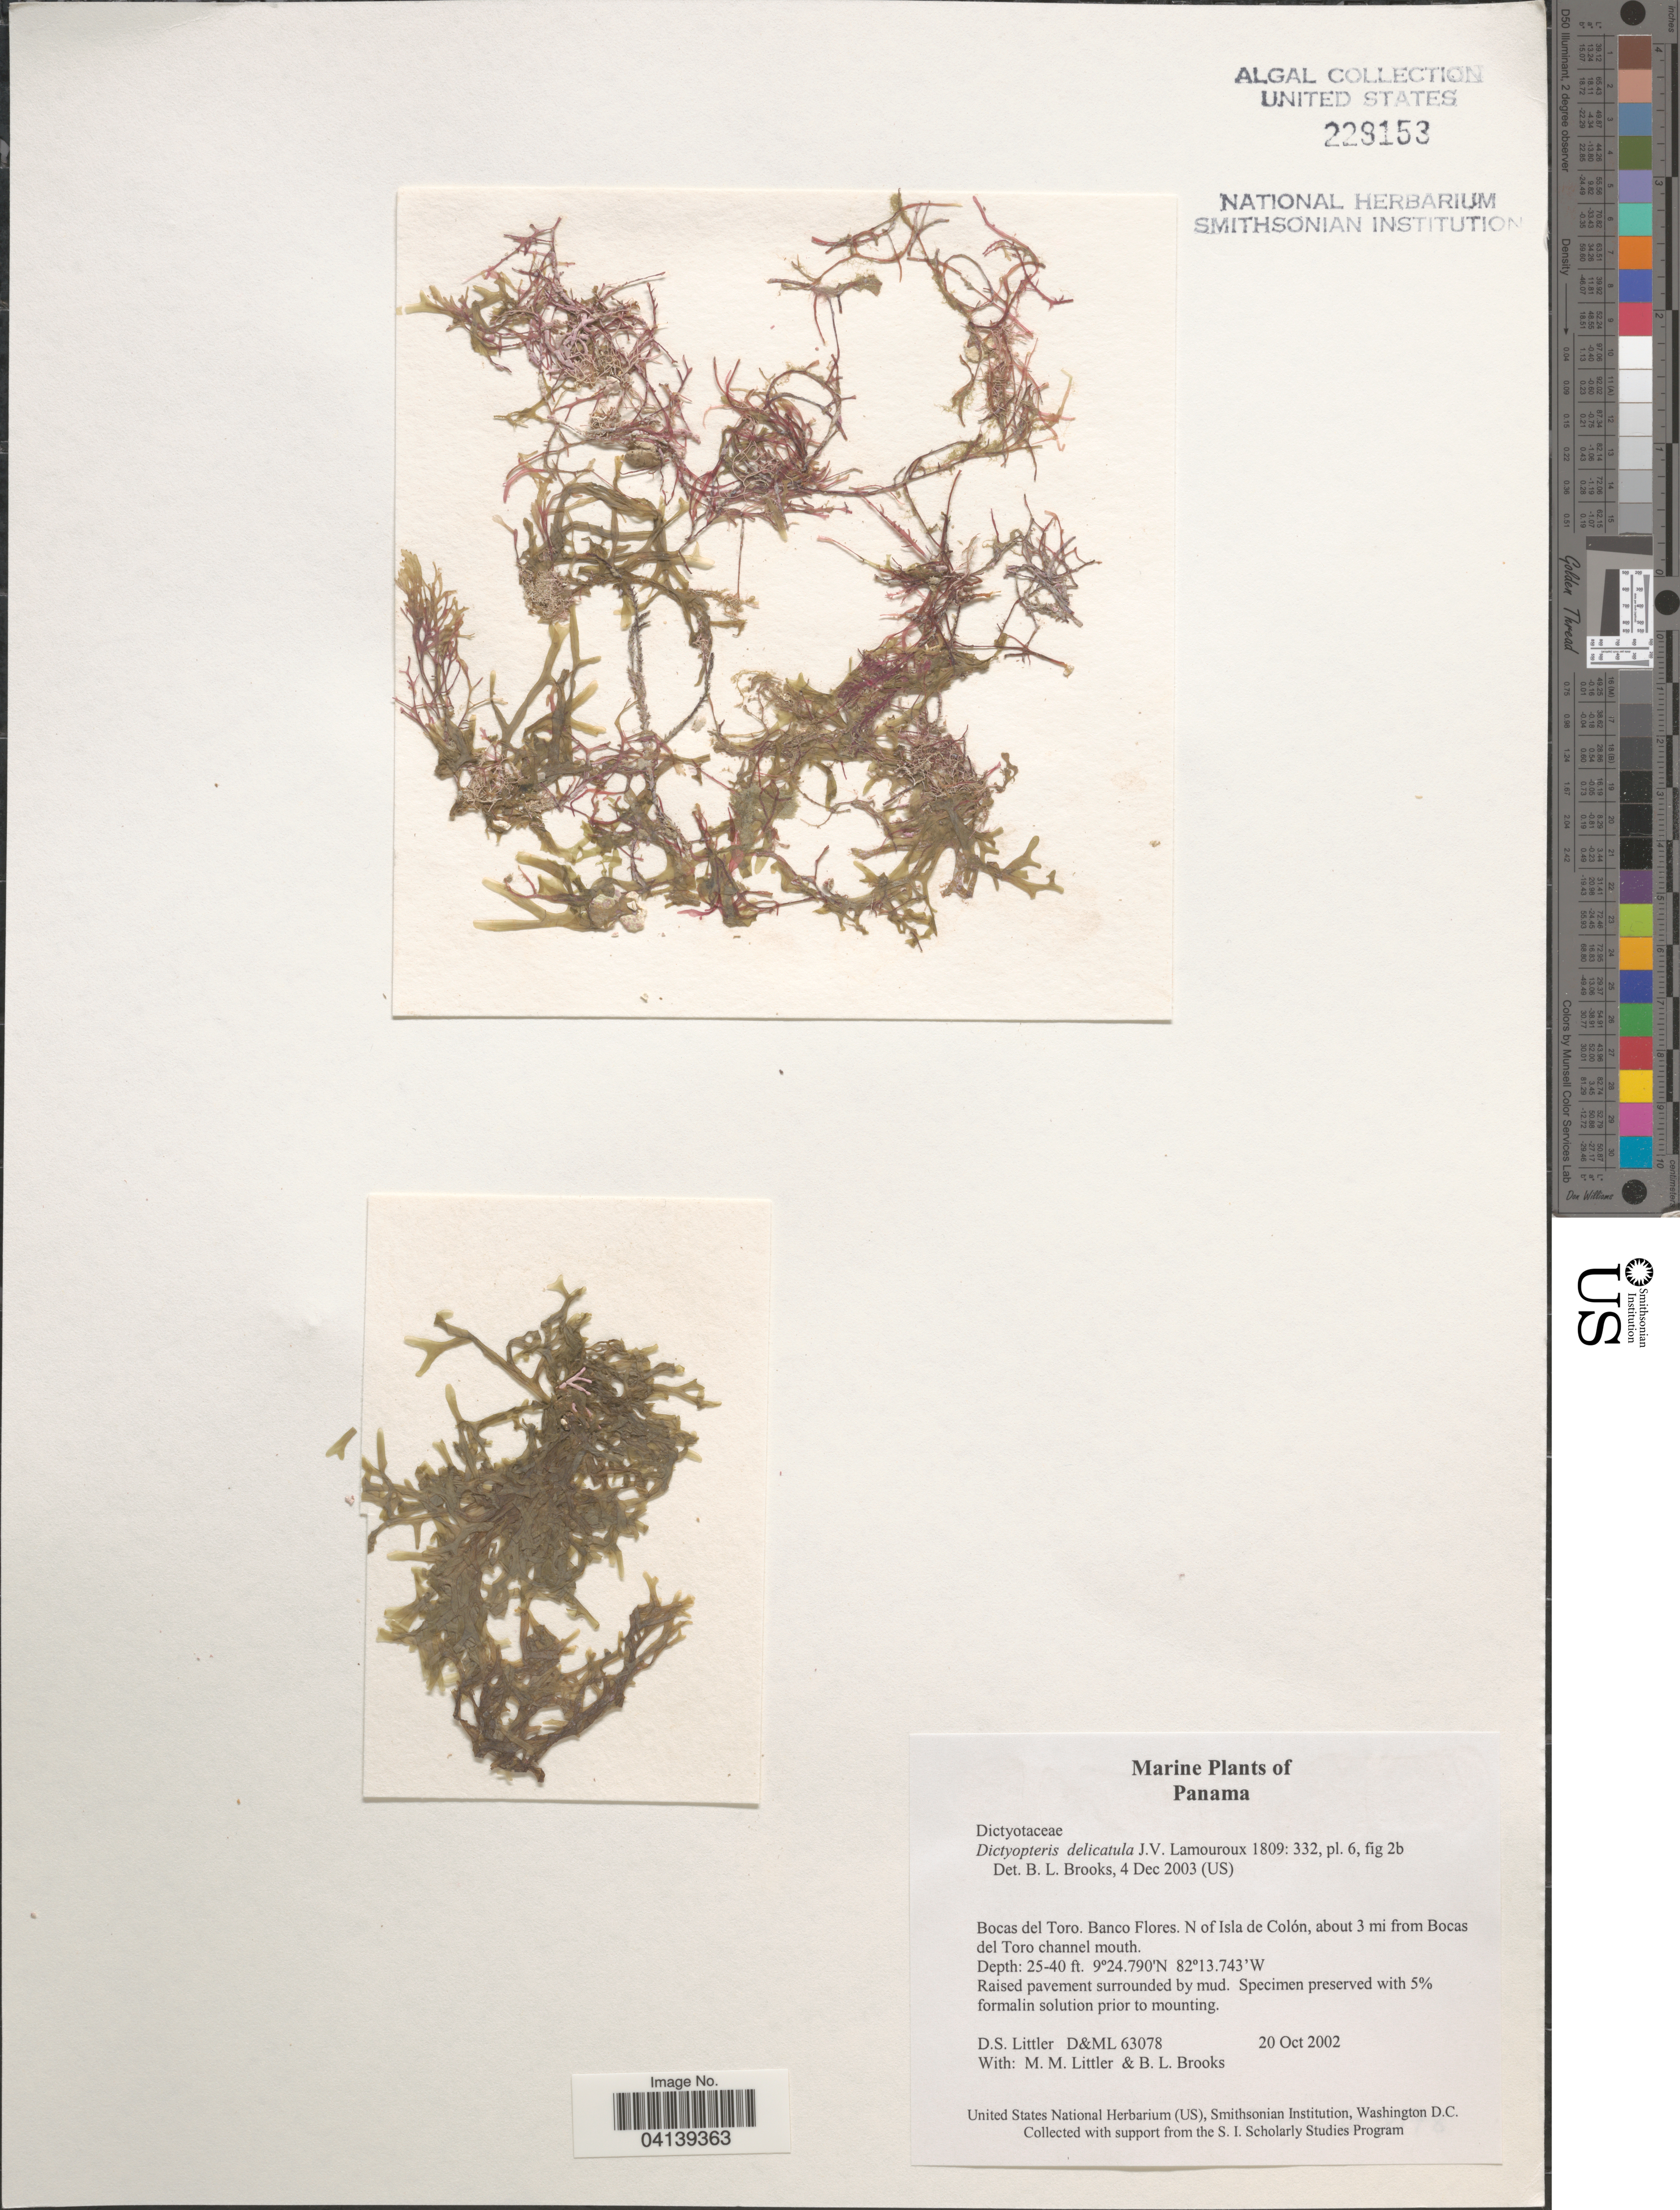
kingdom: Chromista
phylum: Ochrophyta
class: Phaeophyceae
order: Dictyotales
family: Dictyotaceae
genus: Dictyopteris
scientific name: Dictyopteris delicatula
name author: J.V.Lamouroux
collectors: D. S. Littler & B. Brooks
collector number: D&ML63078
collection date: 2002-10-20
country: Panama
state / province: Bocas del Toro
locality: Banco Flores. N of Isla de Colón, about 3 mi from Bocas del Toro channel mouth.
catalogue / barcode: US 229153